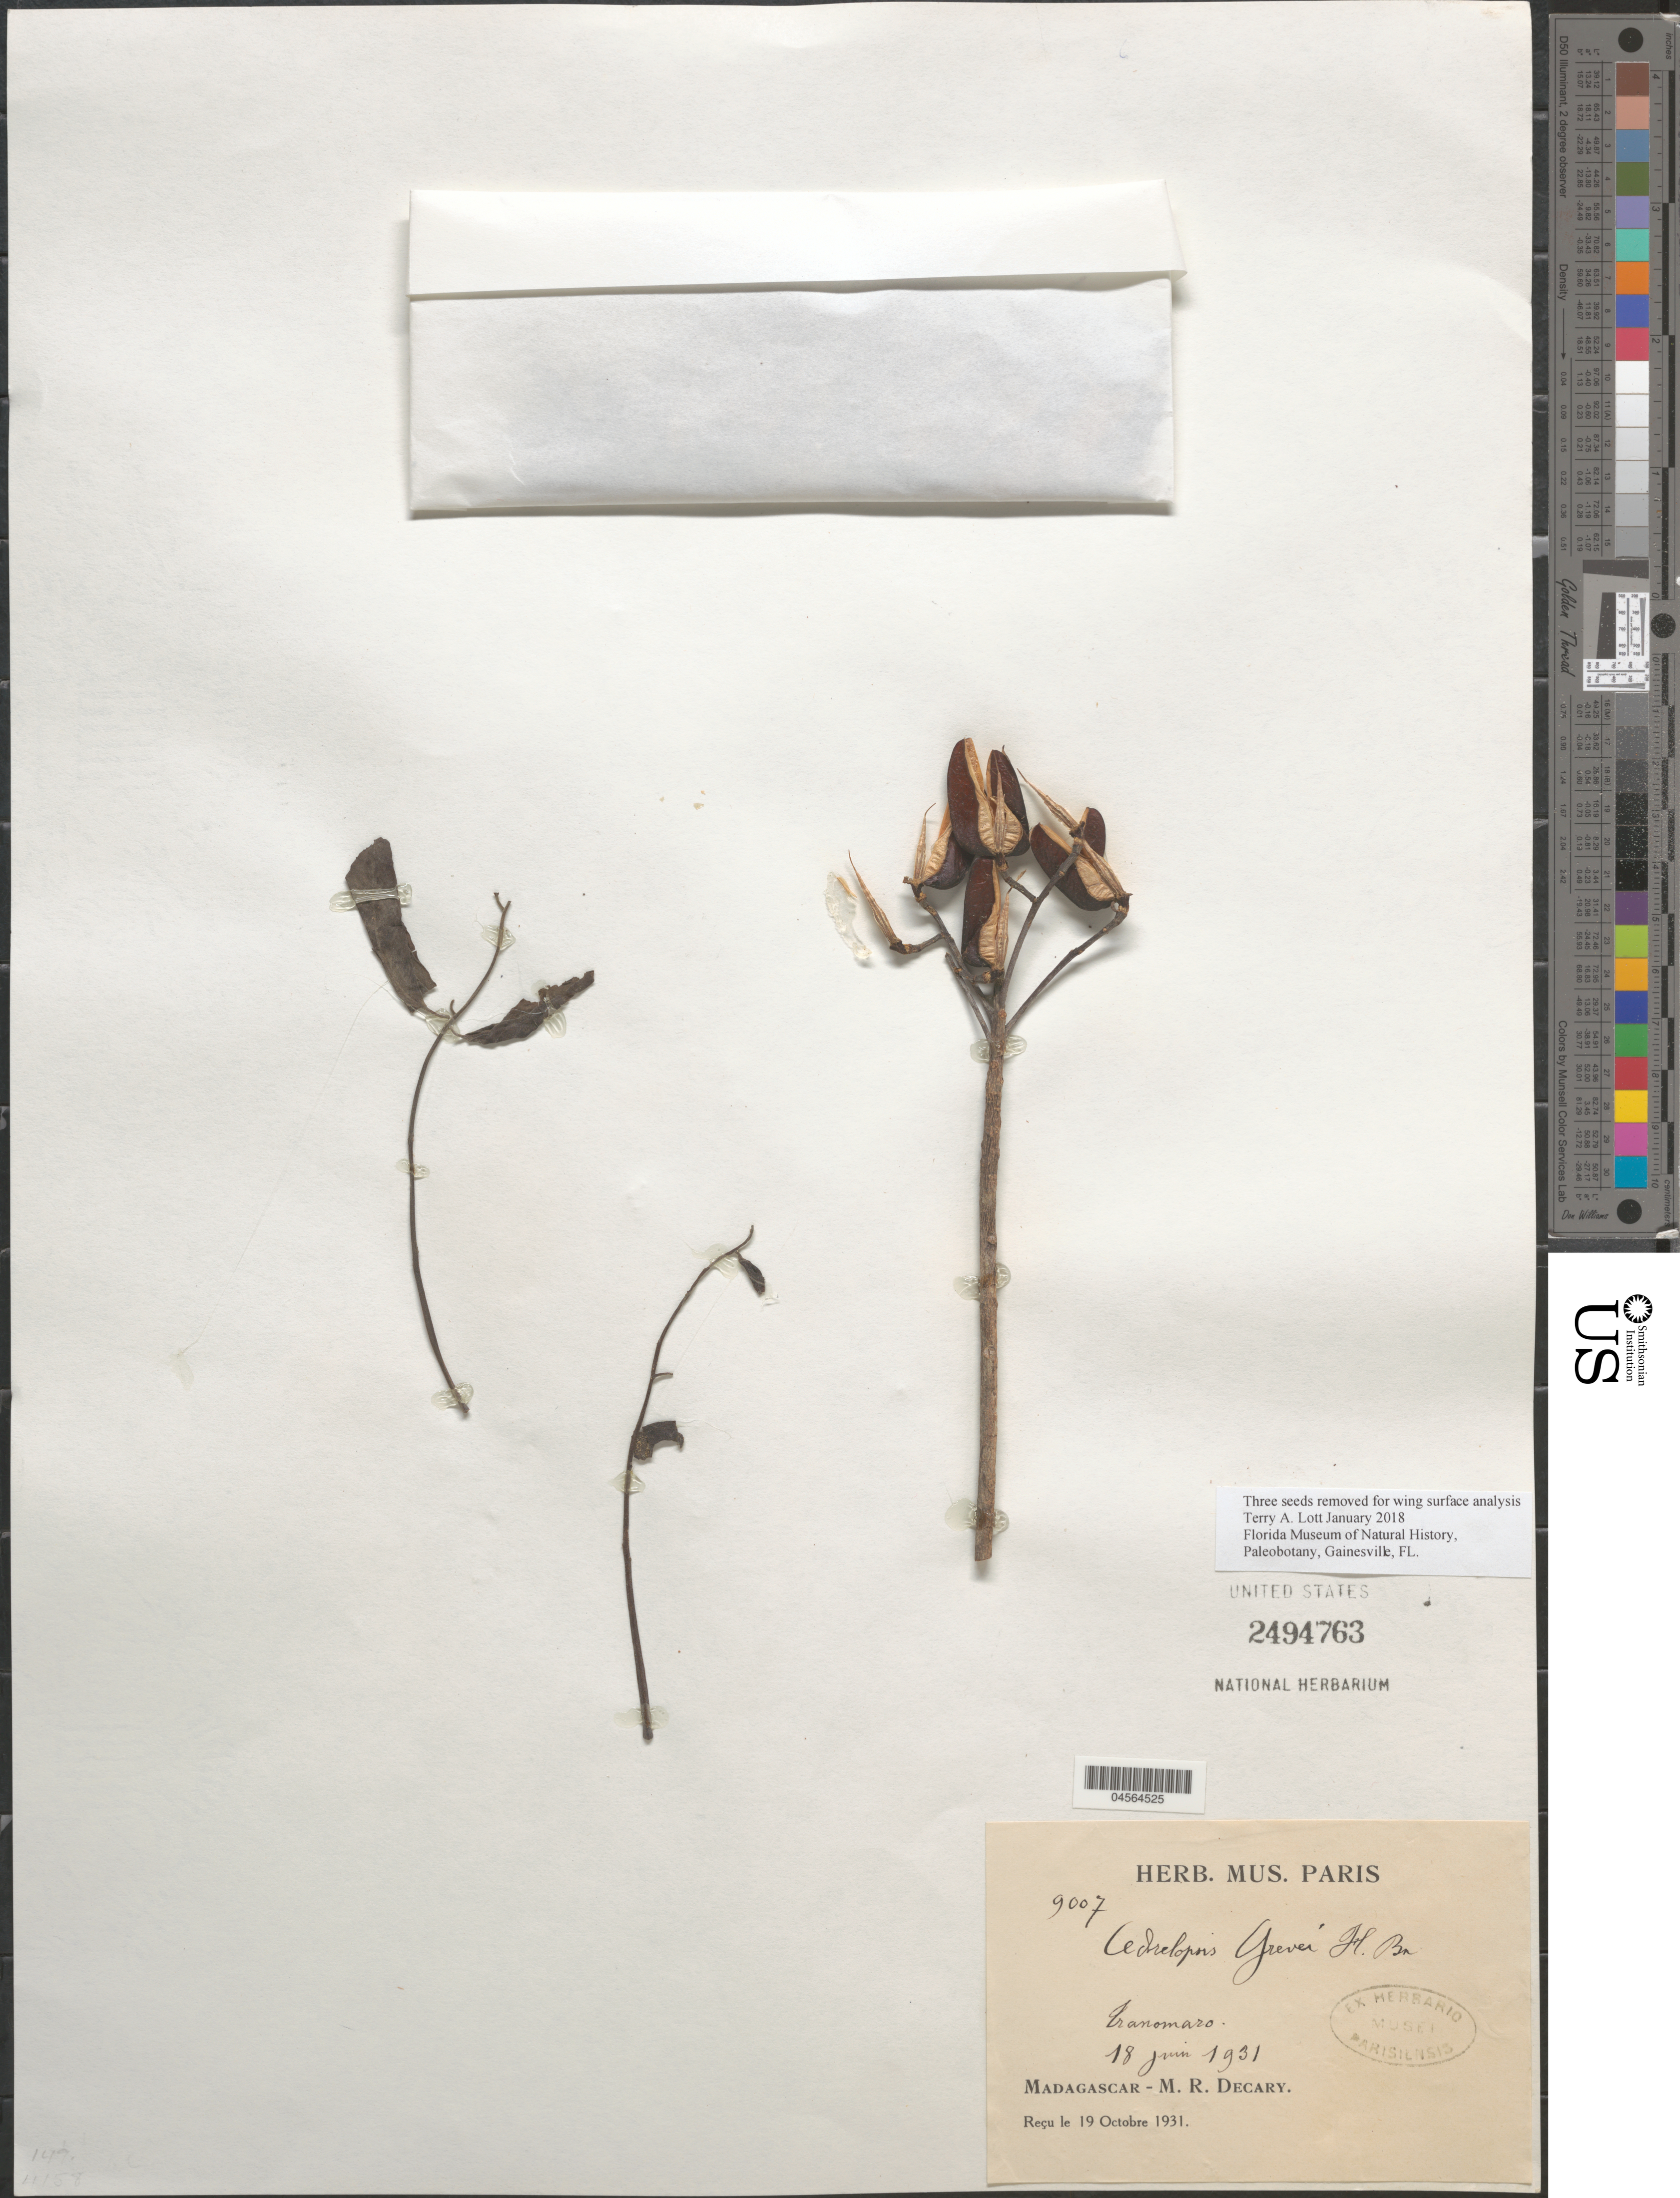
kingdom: Plantae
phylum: Tracheophyta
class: Magnoliopsida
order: Sapindales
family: Rutaceae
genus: Cedrelopsis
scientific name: Cedrelopsis grevei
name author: Baill. & Courchet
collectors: R. Decary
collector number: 9007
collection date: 1931-06-18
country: Madagascar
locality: Tranomaro.